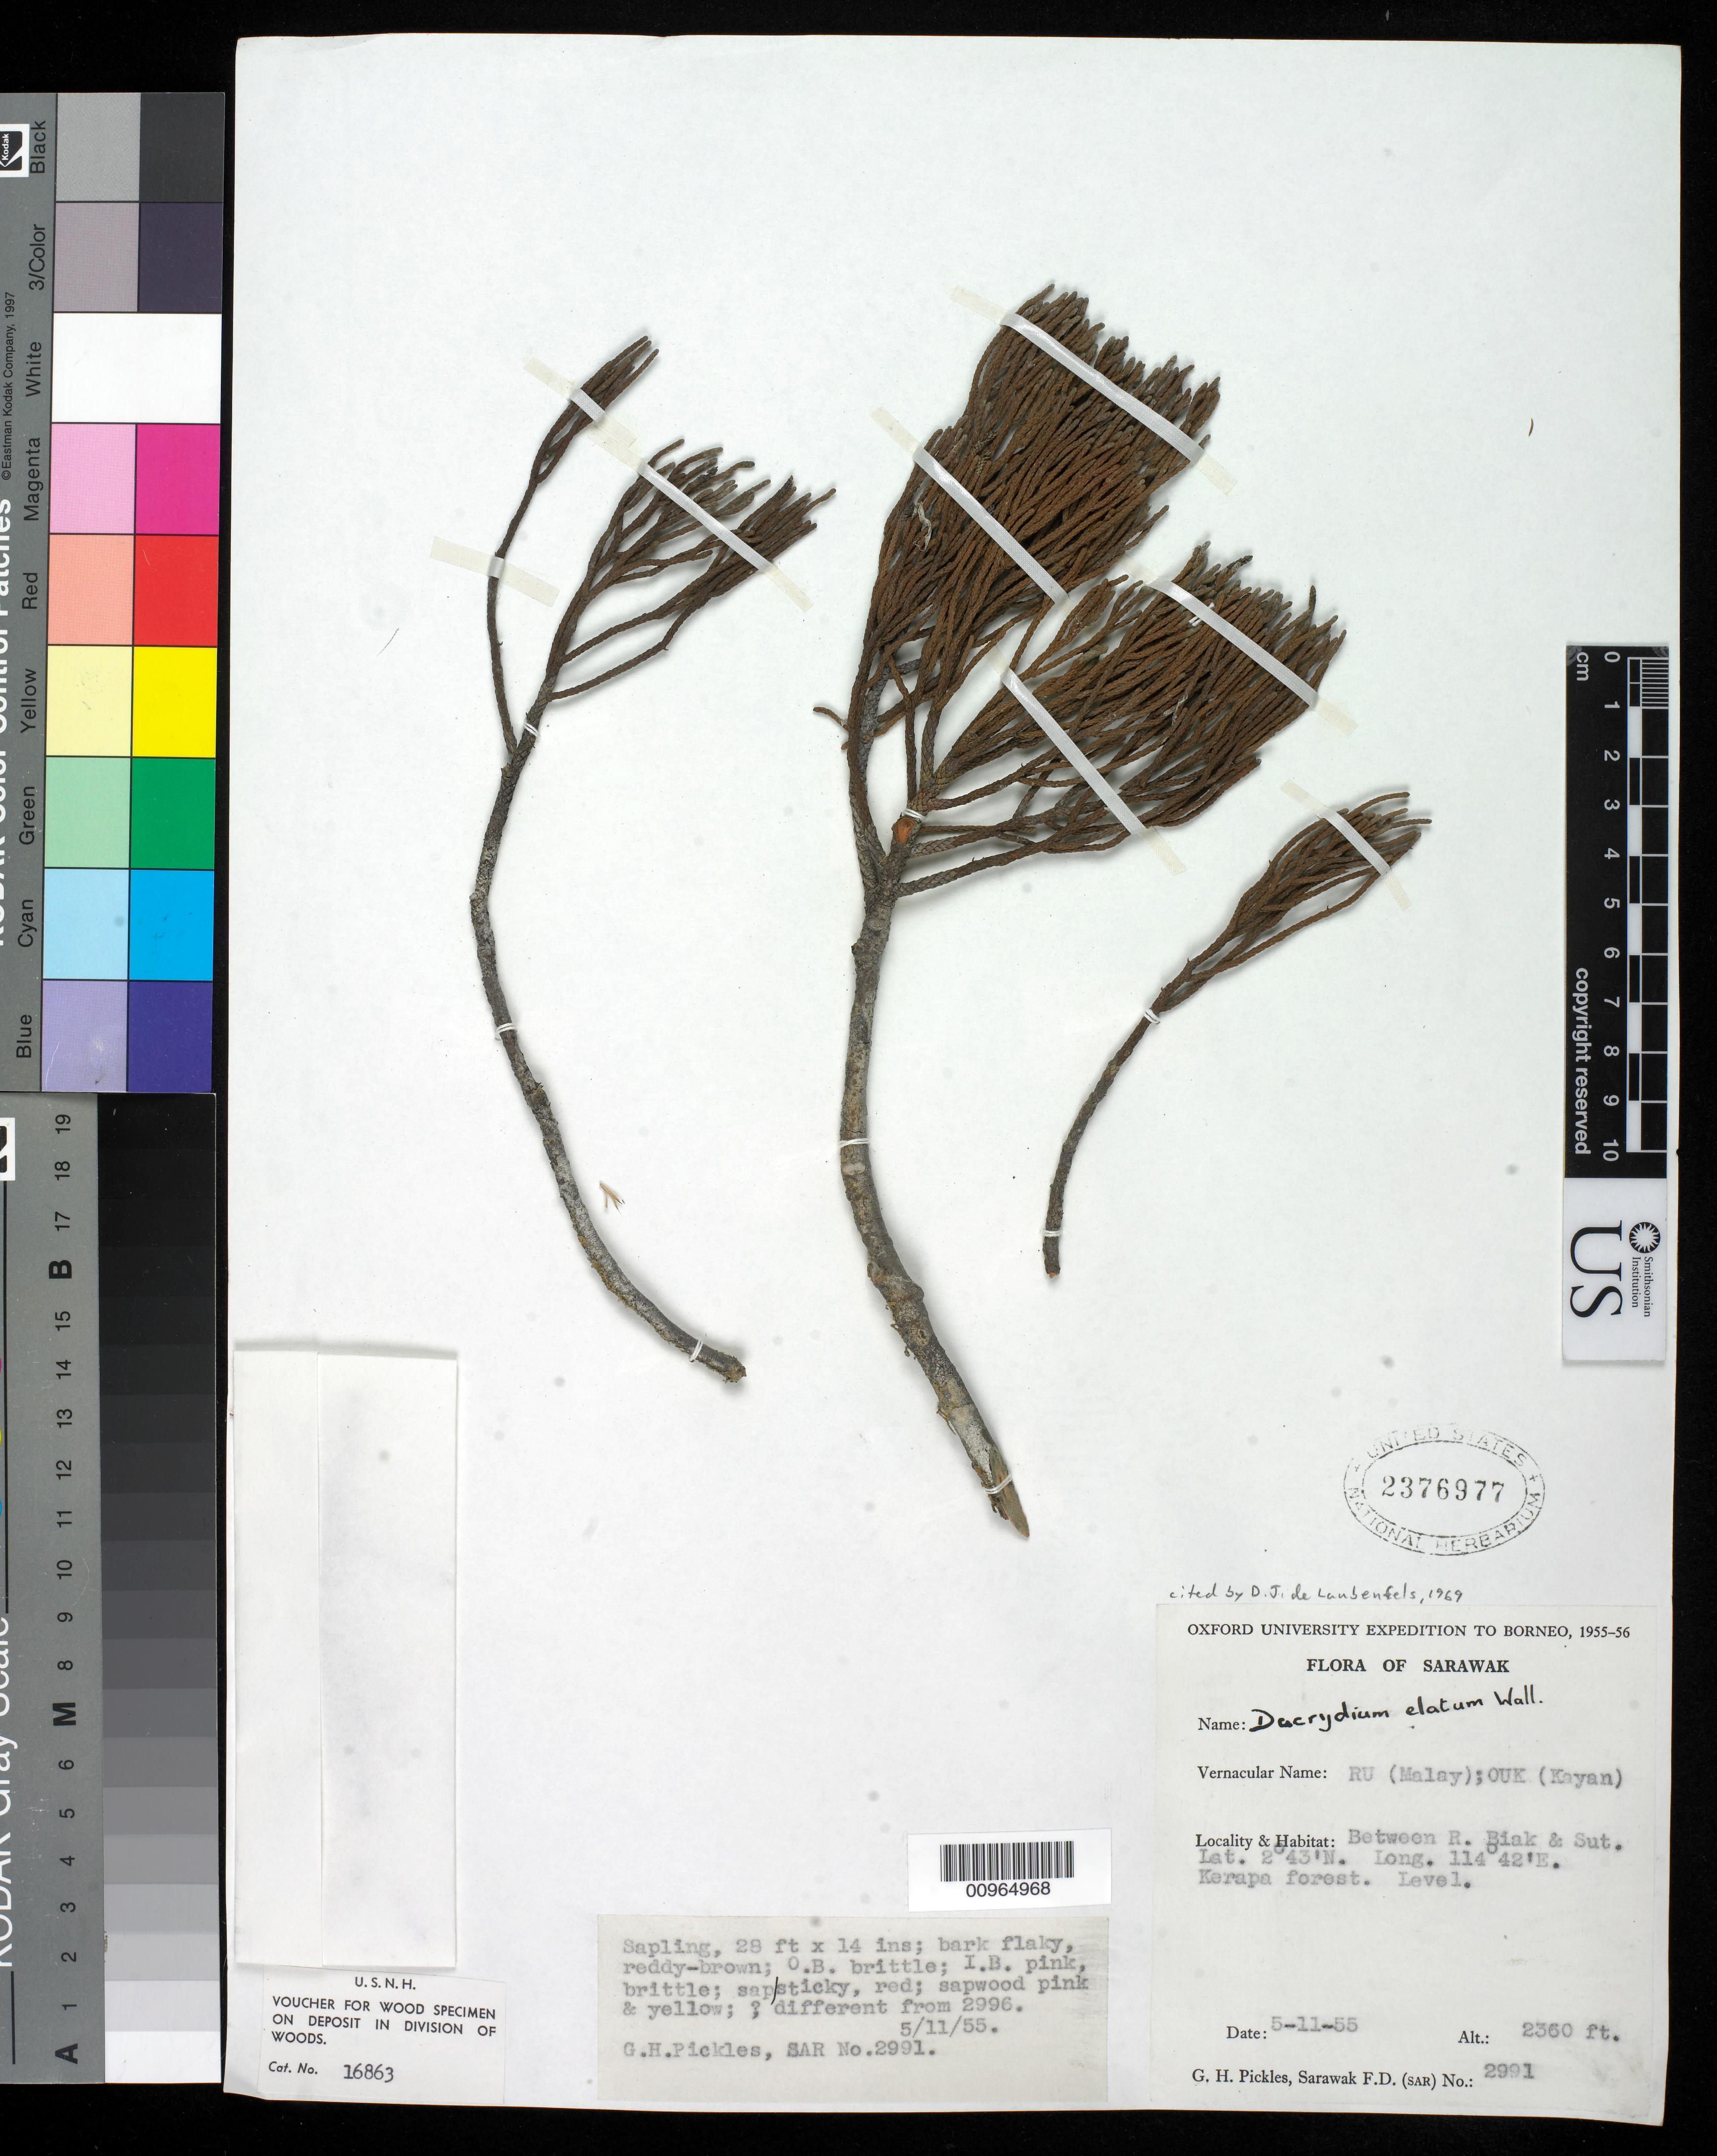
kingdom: Plantae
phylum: Tracheophyta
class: Pinopsida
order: Pinales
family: Podocarpaceae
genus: Dacrydium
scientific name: Dacrydium elatum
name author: (Roxb.) Wall. ex Hook.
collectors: G. Pickles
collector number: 2991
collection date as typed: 11 May 1955 or 05 Nov 1955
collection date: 1955-05-11 or 1955-11-05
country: Malaysia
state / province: Sarawak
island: Borneo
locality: Between R. Biak and Sut. Kerapa forest. Level.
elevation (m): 719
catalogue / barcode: US 2376977